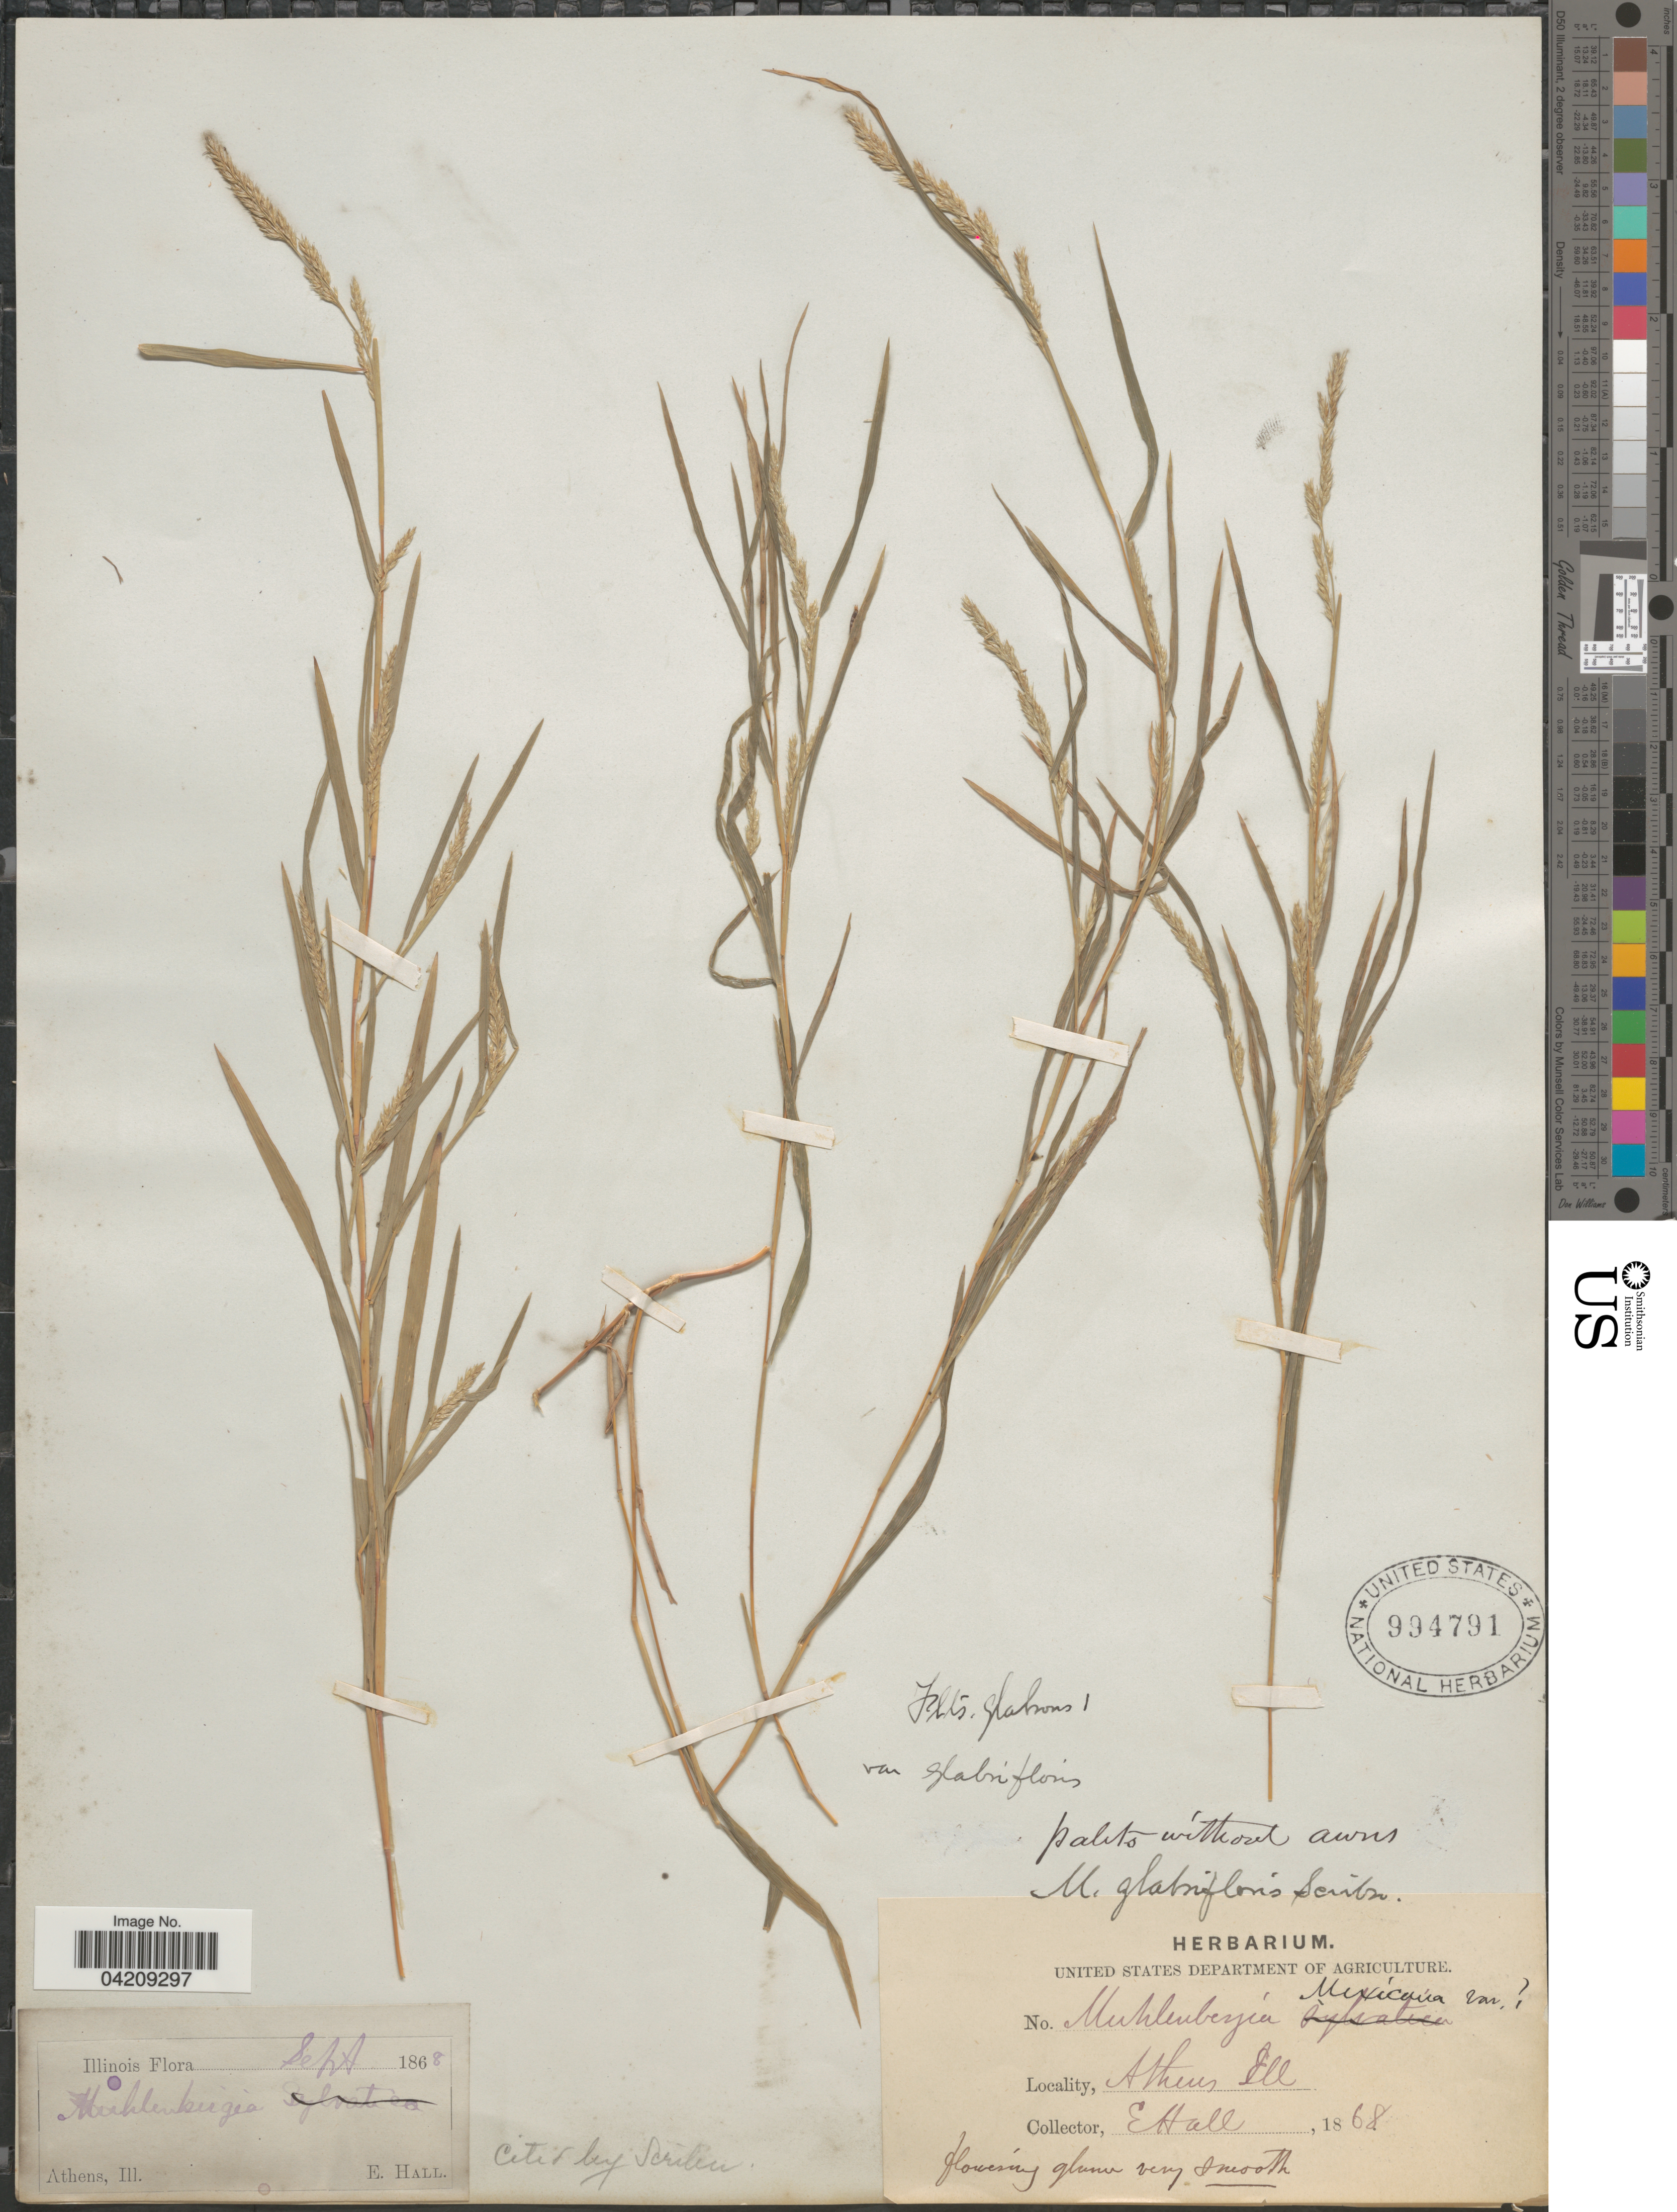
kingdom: Plantae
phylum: Tracheophyta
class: Liliopsida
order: Poales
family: Poaceae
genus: Muhlenbergia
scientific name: Muhlenbergia glabrifloris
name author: Scribn.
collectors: E. Hall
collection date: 1868-09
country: United States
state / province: Illinois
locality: Athens.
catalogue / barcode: US 994791